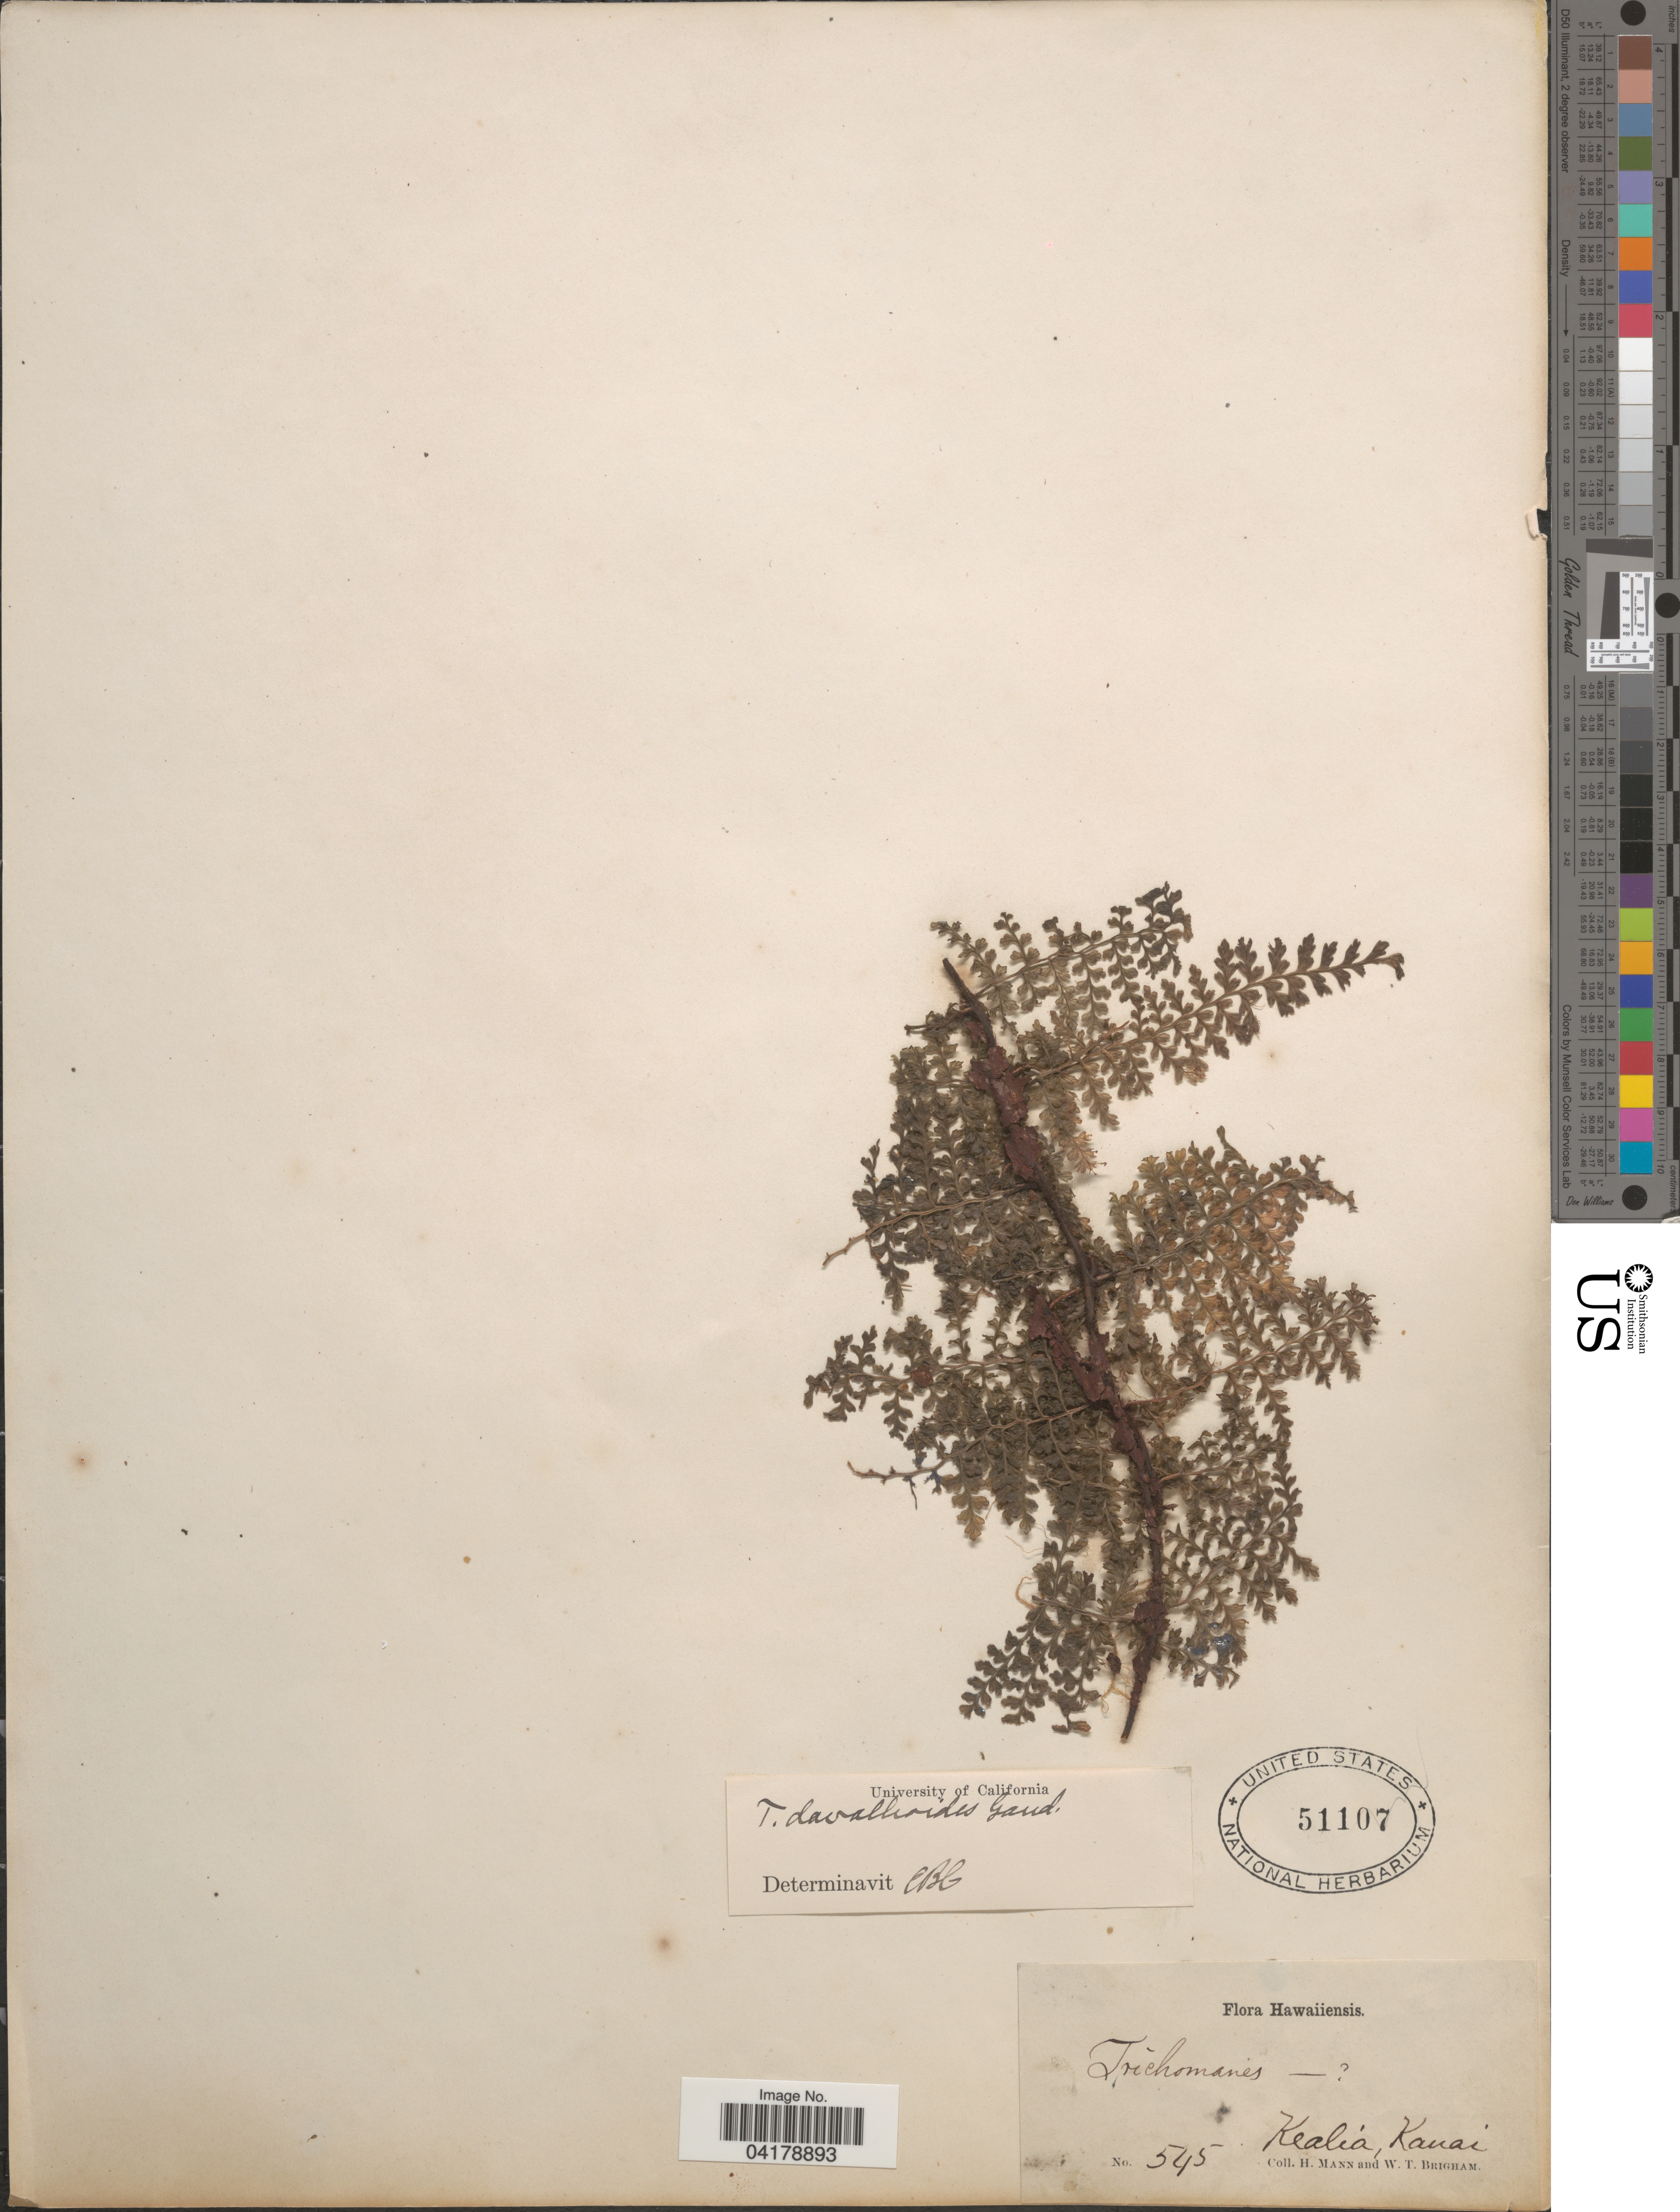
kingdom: Plantae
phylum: Tracheophyta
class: Polypodiopsida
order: Hymenophyllales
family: Hymenophyllaceae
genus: Trichomanes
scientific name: Trichomanes davallioides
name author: Gaudich.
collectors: H. Mann & W. T. Brigham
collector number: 545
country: United States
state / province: Hawaii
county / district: Kauai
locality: Kealia, Kauai.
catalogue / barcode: US 51107